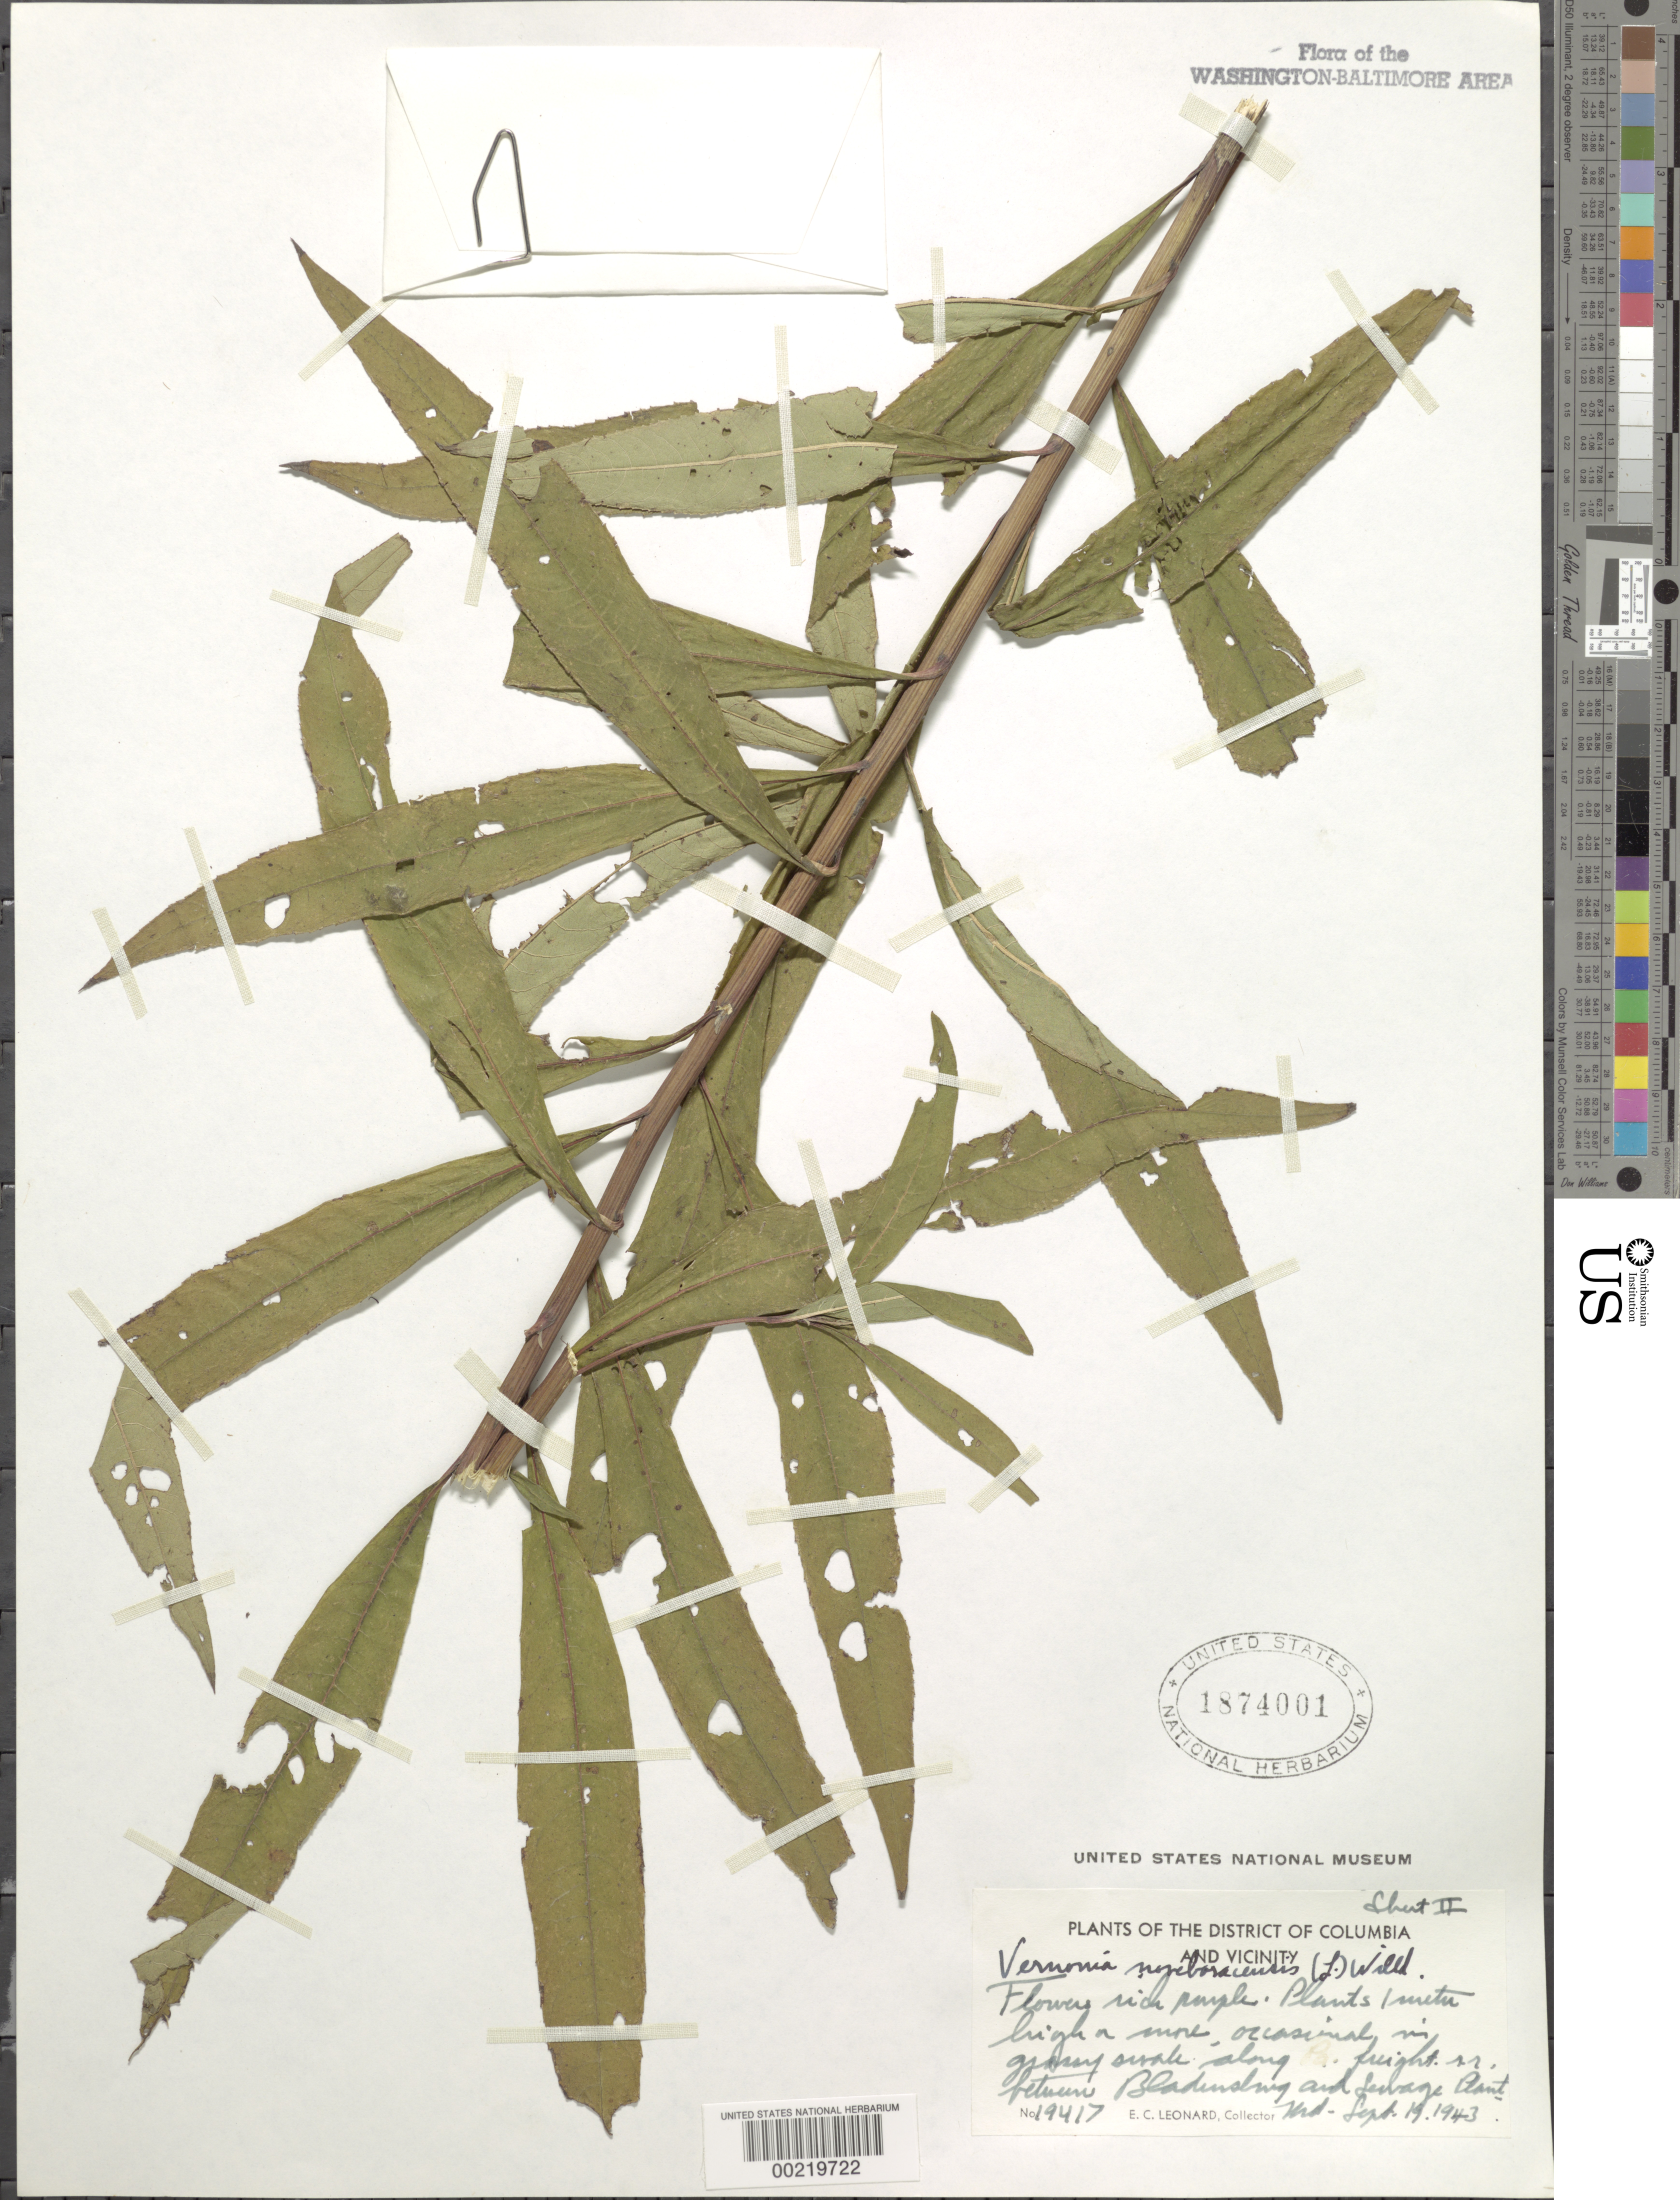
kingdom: Plantae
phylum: Tracheophyta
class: Magnoliopsida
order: Asterales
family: Asteraceae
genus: Vernonia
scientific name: Vernonia noveboracensis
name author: (L.) Michx.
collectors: E. C. Leonard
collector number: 19417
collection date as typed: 19 Sep 1943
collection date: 1943-09-19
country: United States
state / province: Maryland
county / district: Prince George's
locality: between Bladensburg and Sewage Plant. along Pa. Freight Line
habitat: Occasional in grassy swale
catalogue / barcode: US 1874001